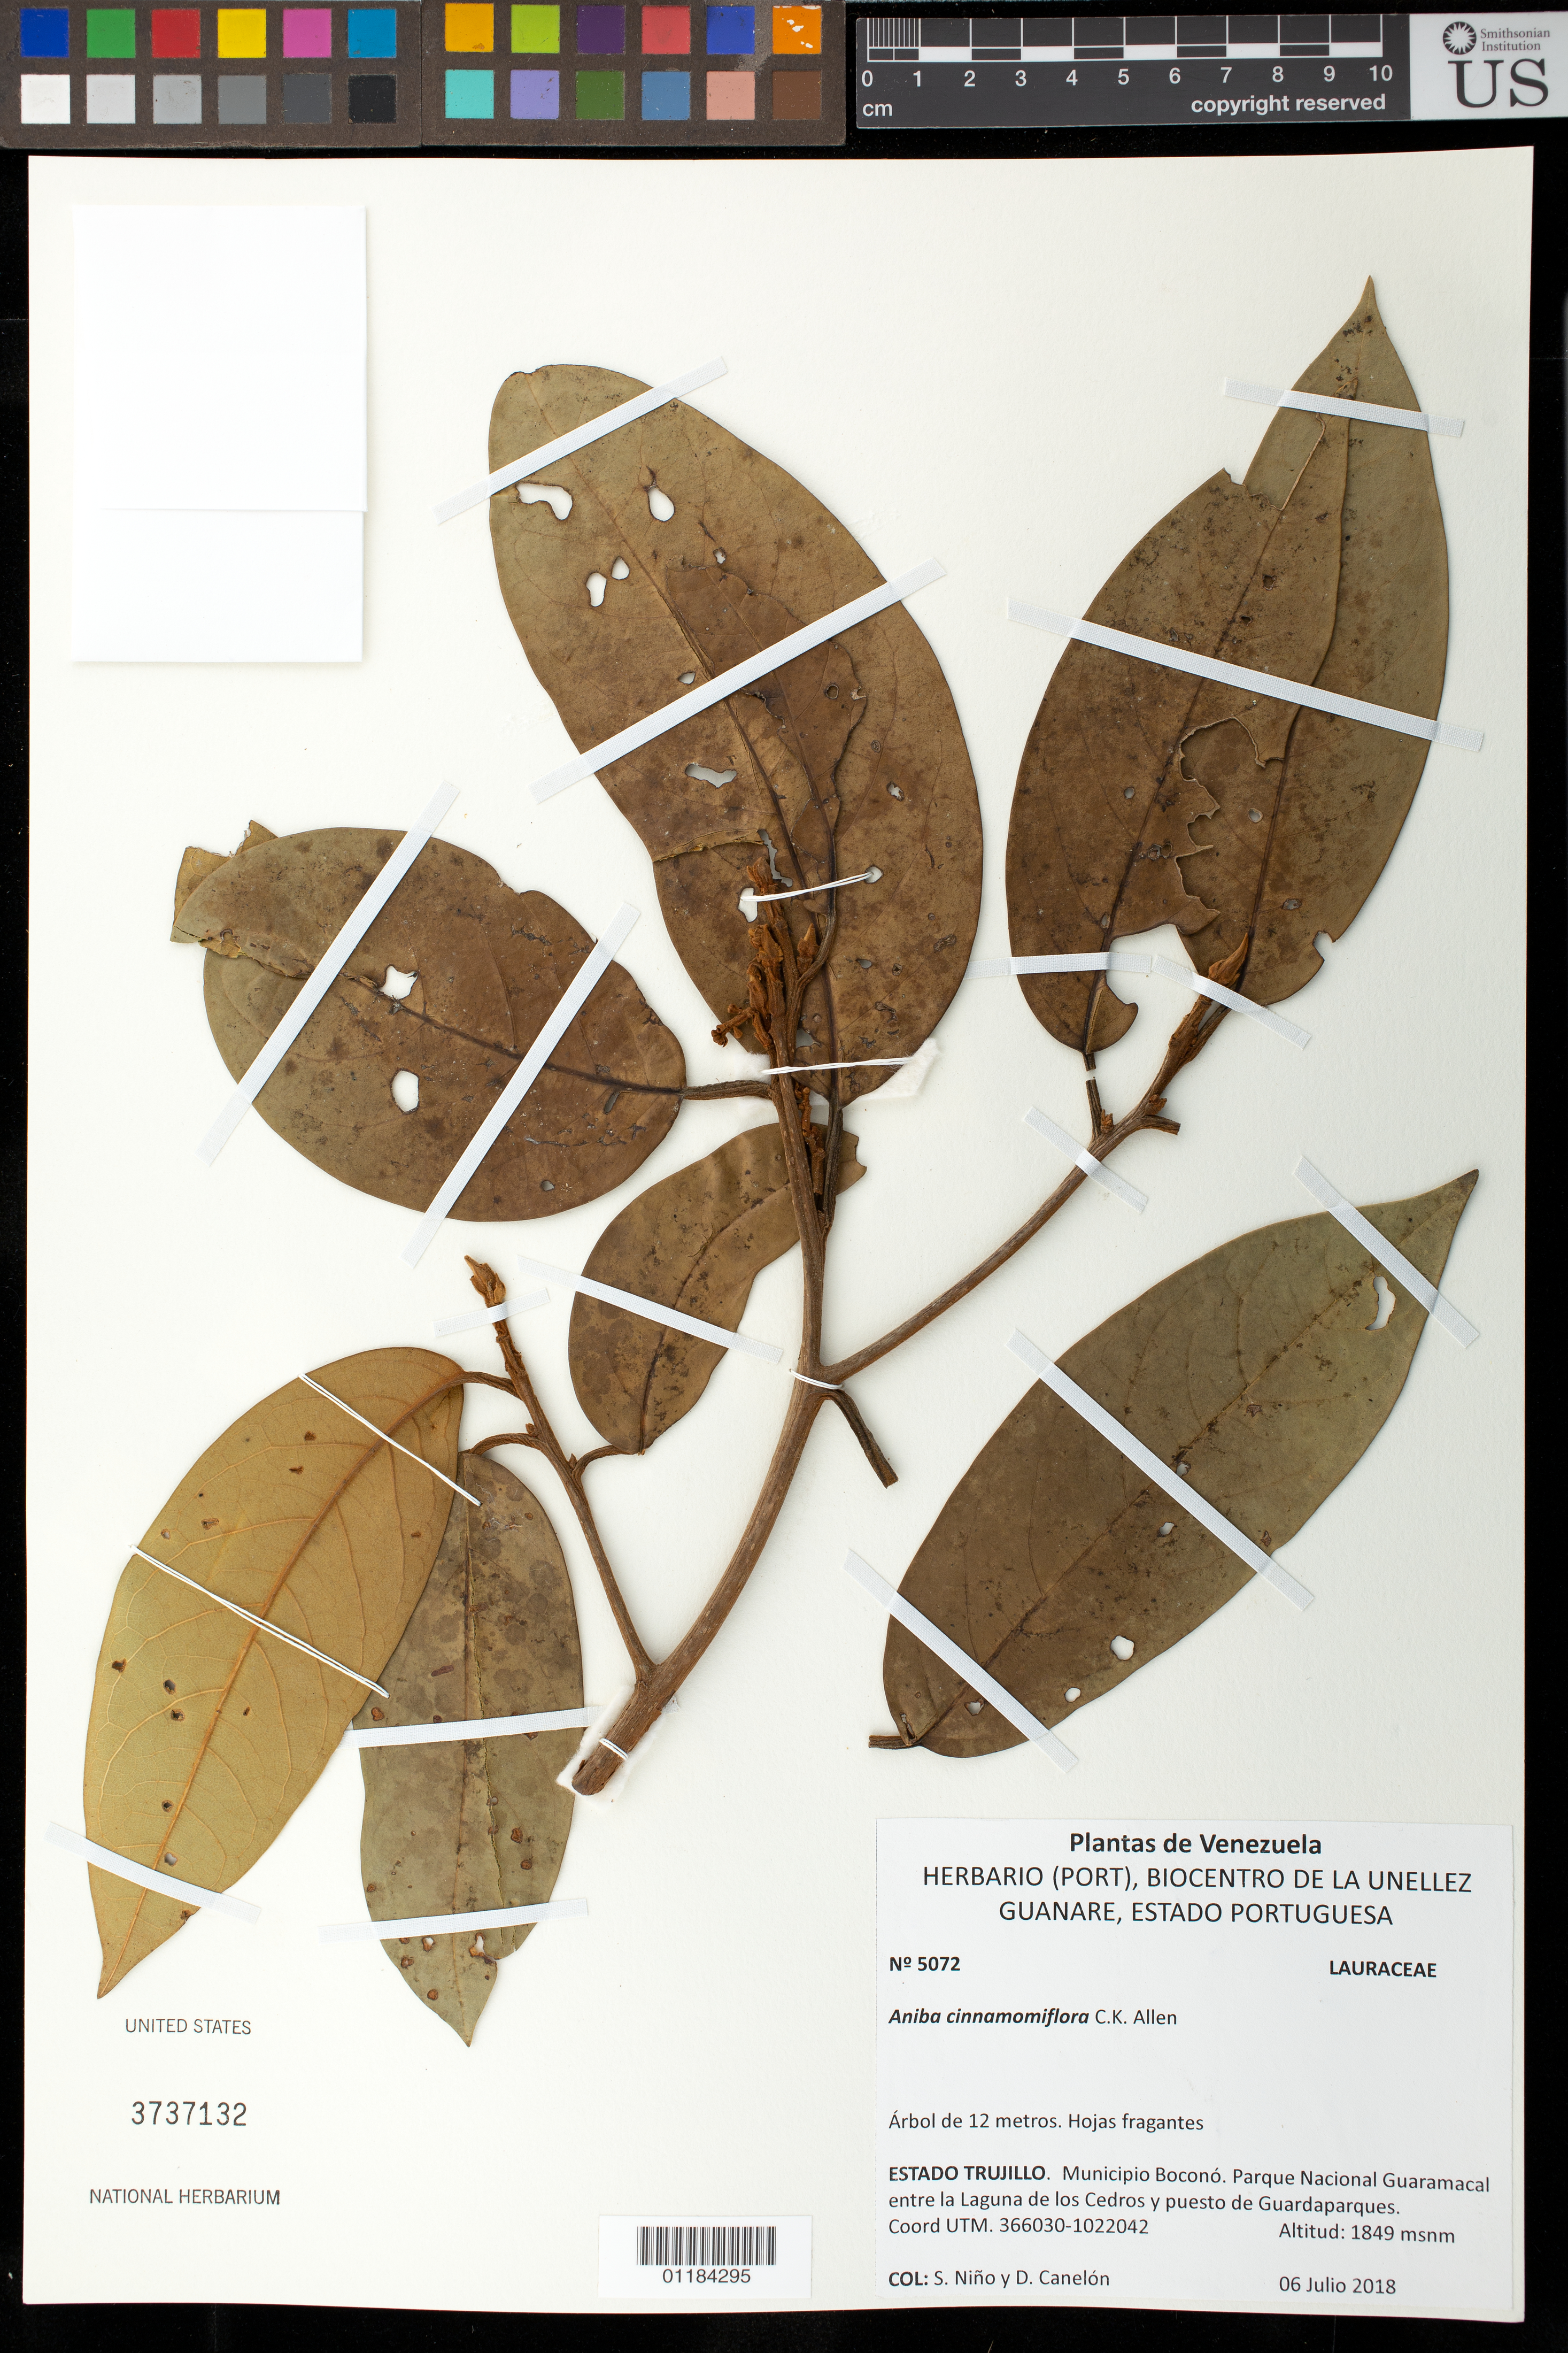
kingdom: Plantae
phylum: Tracheophyta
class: Magnoliopsida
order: Laurales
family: Lauraceae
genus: Aniba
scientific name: Aniba cinnamomiflora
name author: C.K. Allen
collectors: S. M. Niño & D. Canelón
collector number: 5072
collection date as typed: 06 Julio 2018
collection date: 2018-07-06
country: Venezuela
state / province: Trujillo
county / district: Boconó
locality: Parque Nacional Guaramacal entre la Laguna de los Cedros y puesto de Guadaparques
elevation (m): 1849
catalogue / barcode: US 3737123